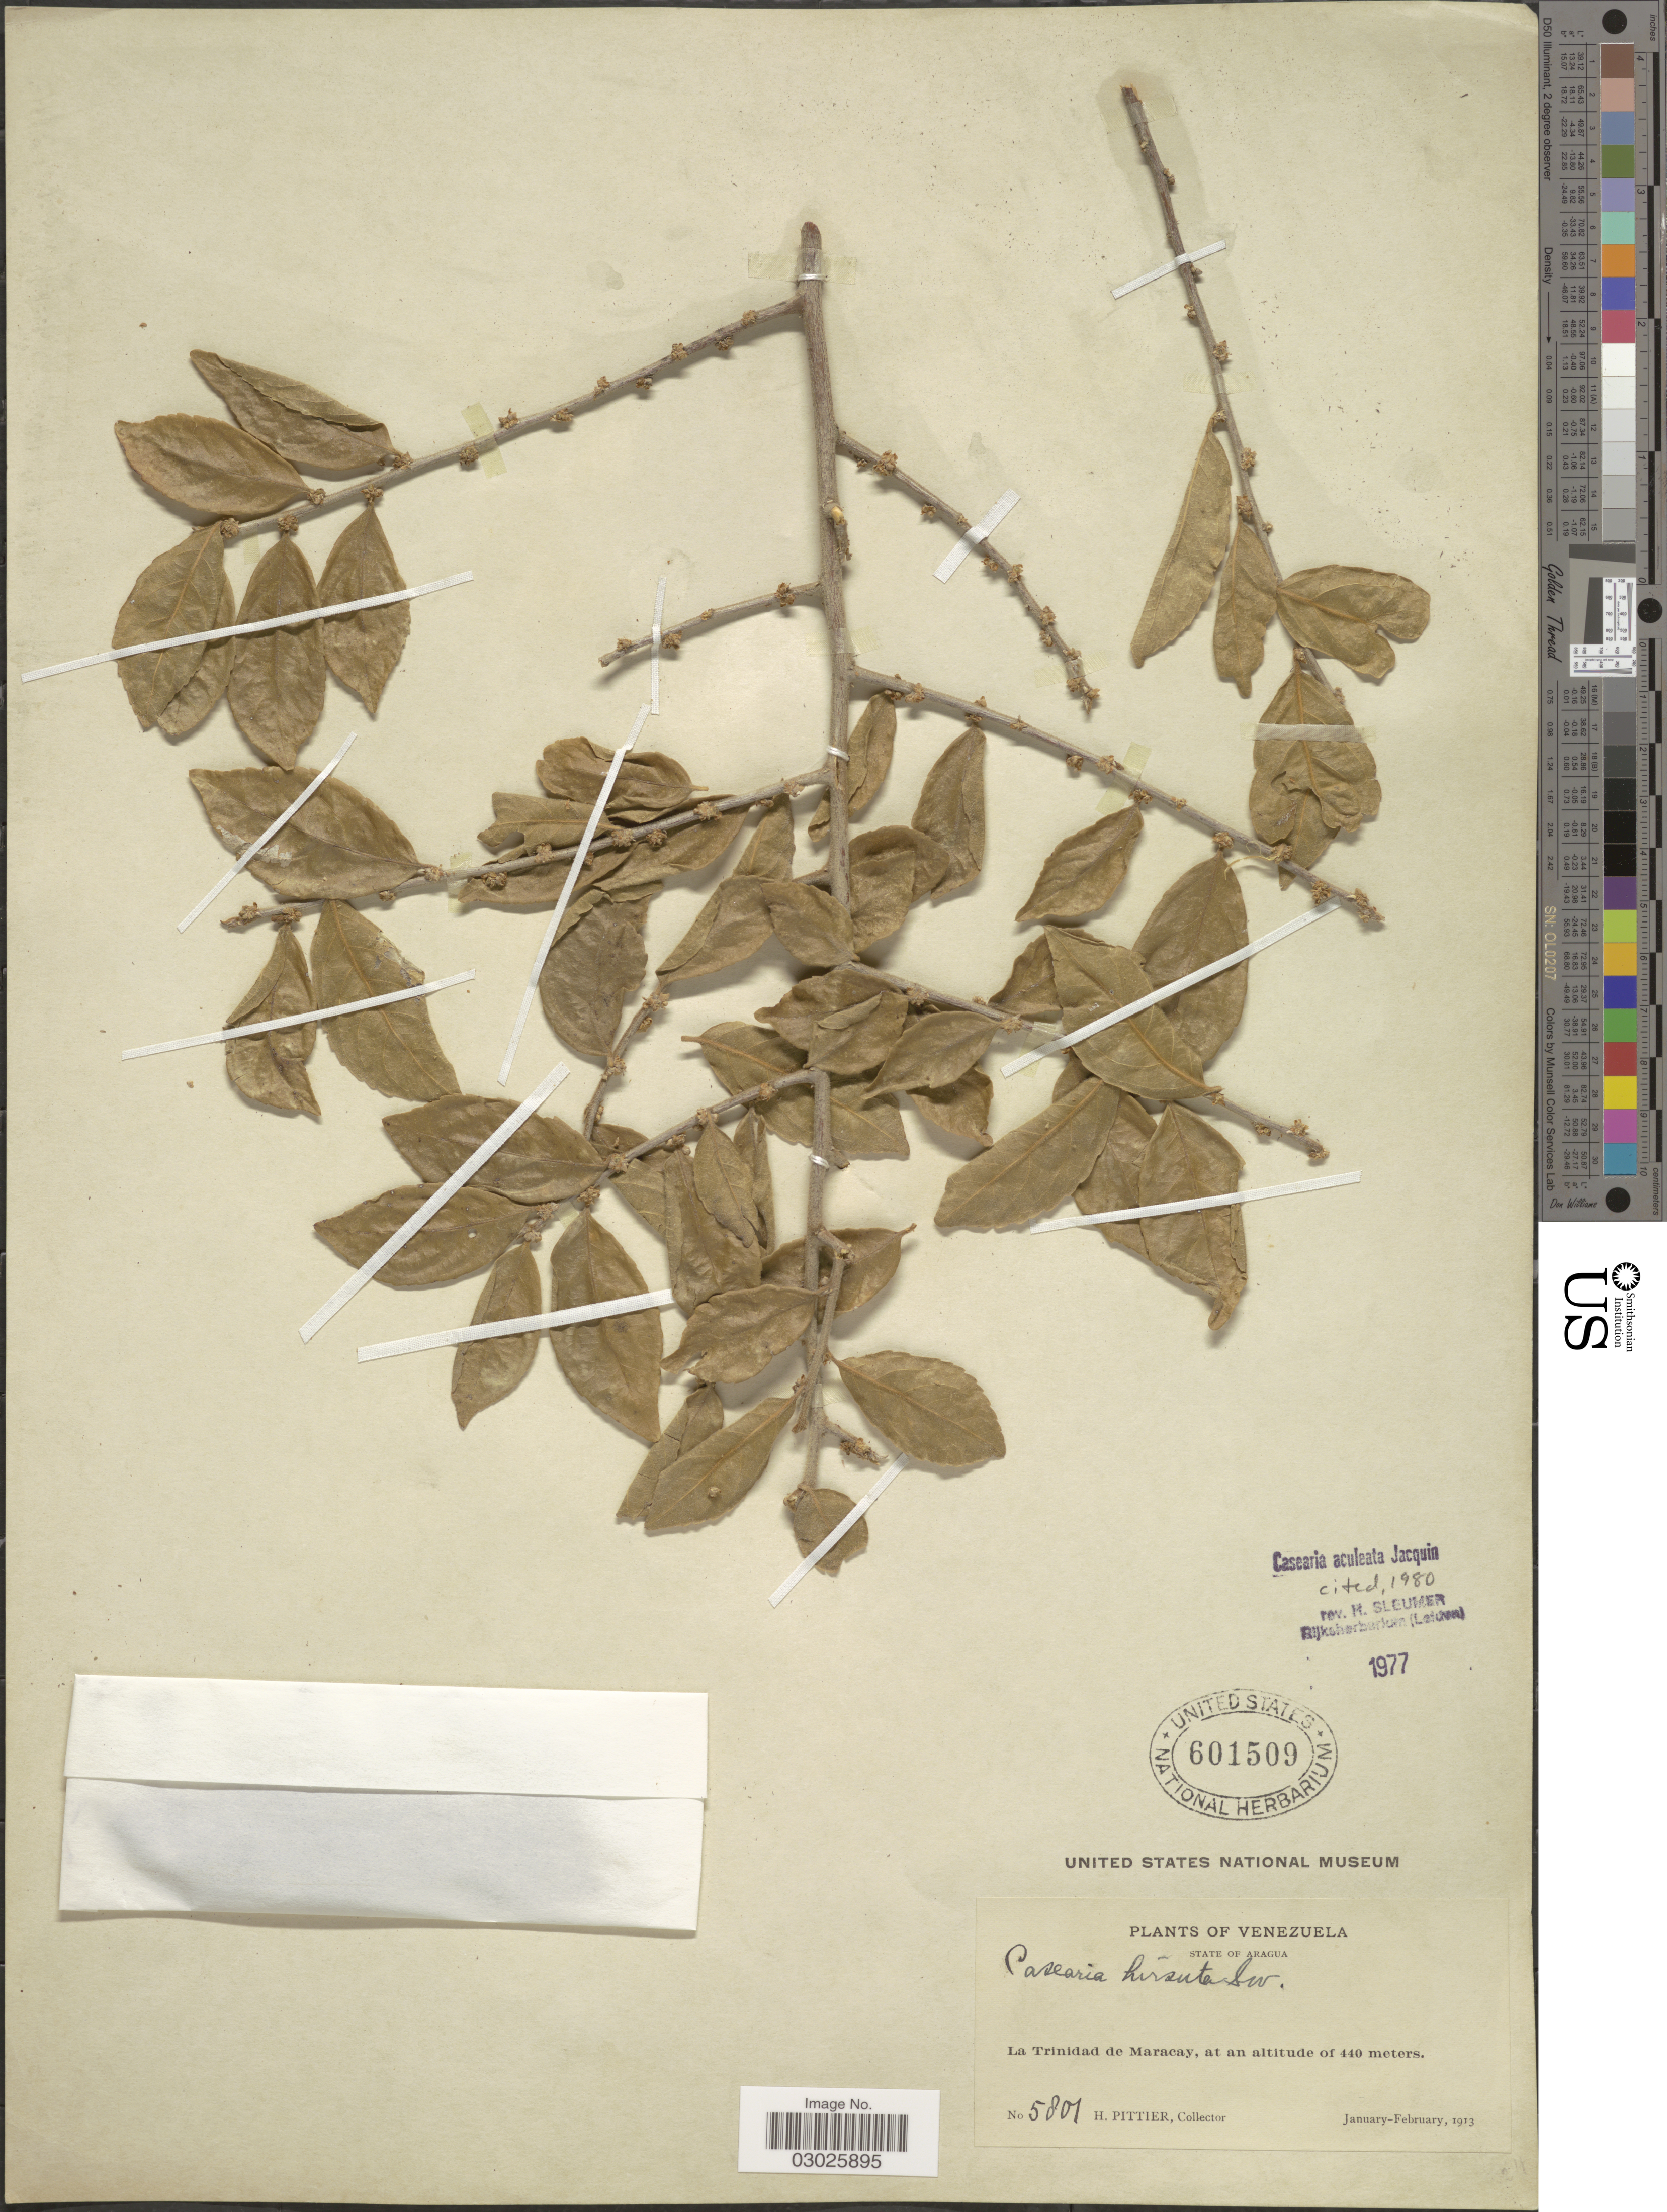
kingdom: Plantae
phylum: Tracheophyta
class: Magnoliopsida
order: Malpighiales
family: Salicaceae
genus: Casearia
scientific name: Casearia aculeata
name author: Jacq.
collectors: H. F. Pittier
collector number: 5801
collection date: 1913-01/1913-02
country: Venezuela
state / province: Aragua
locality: La Trinidad de Maracay.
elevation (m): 440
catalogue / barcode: US 601509